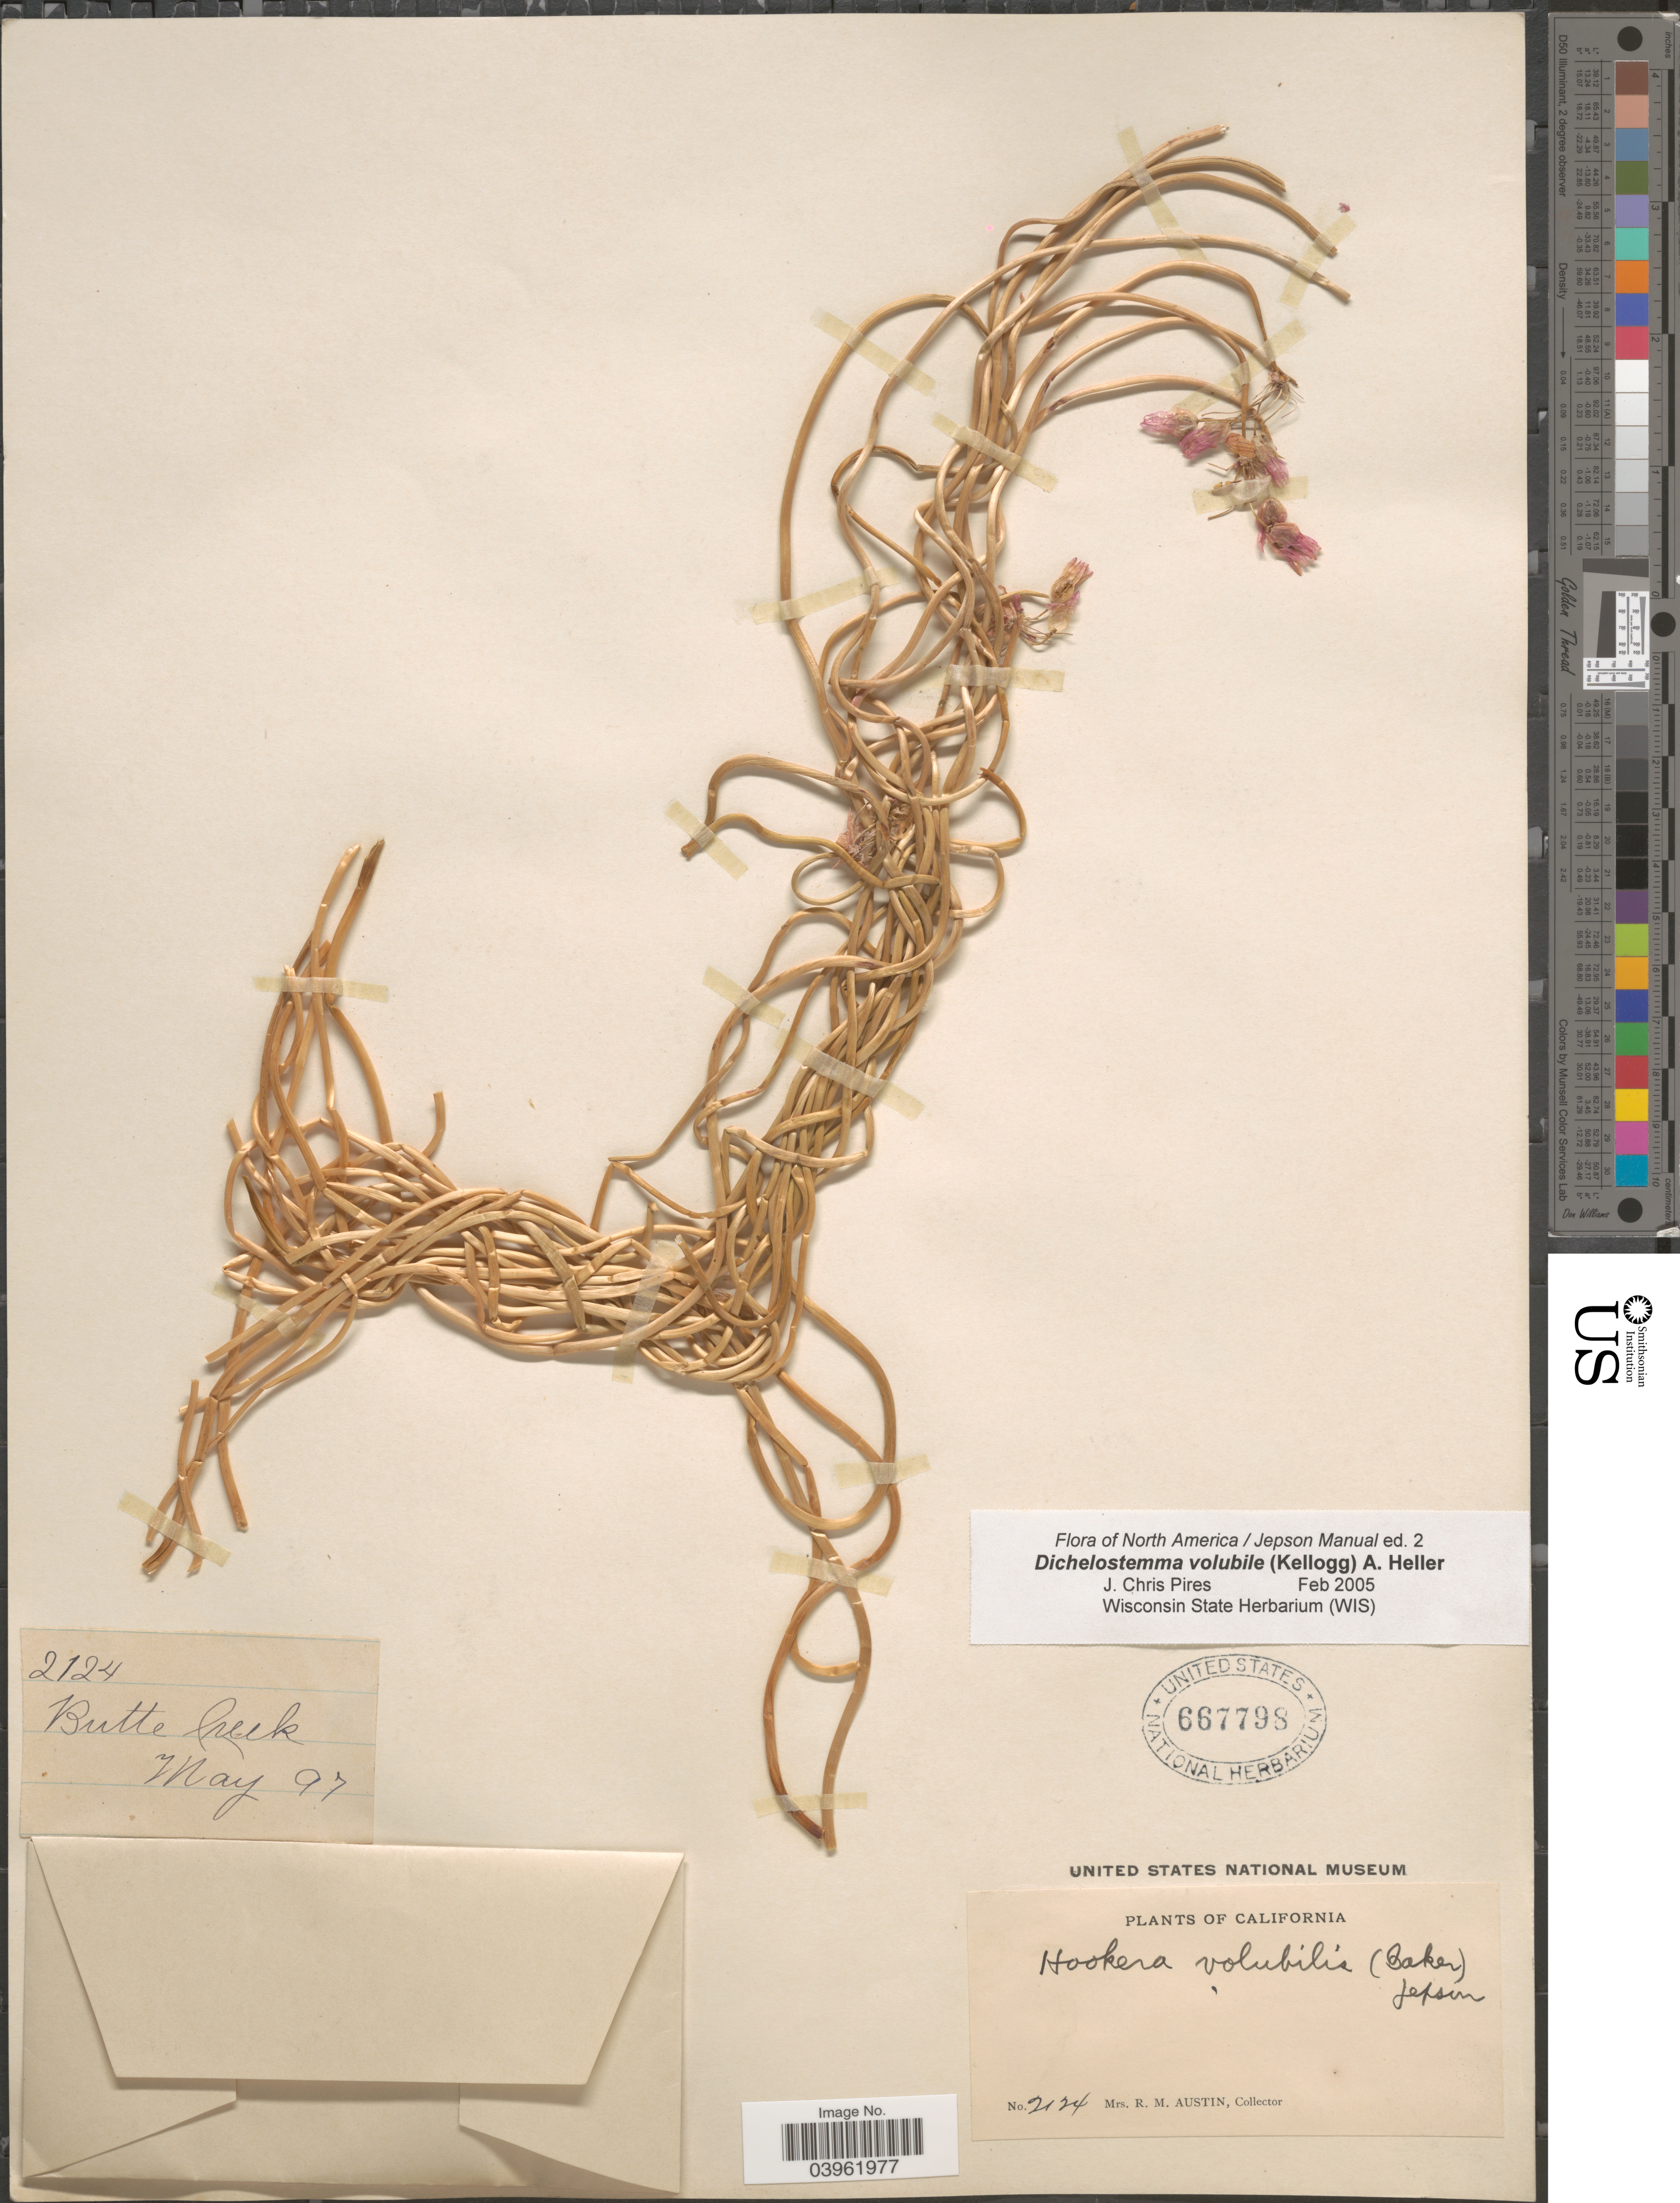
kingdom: Plantae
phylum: Tracheophyta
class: Liliopsida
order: Asparagales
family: Asparagaceae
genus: Dichelostemma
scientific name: Dichelostemma volubile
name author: A. Heller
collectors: R. Austin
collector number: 2124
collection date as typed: Transcribed d/m/y: /5/97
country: United States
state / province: California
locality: Butte Creek.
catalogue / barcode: US 667798